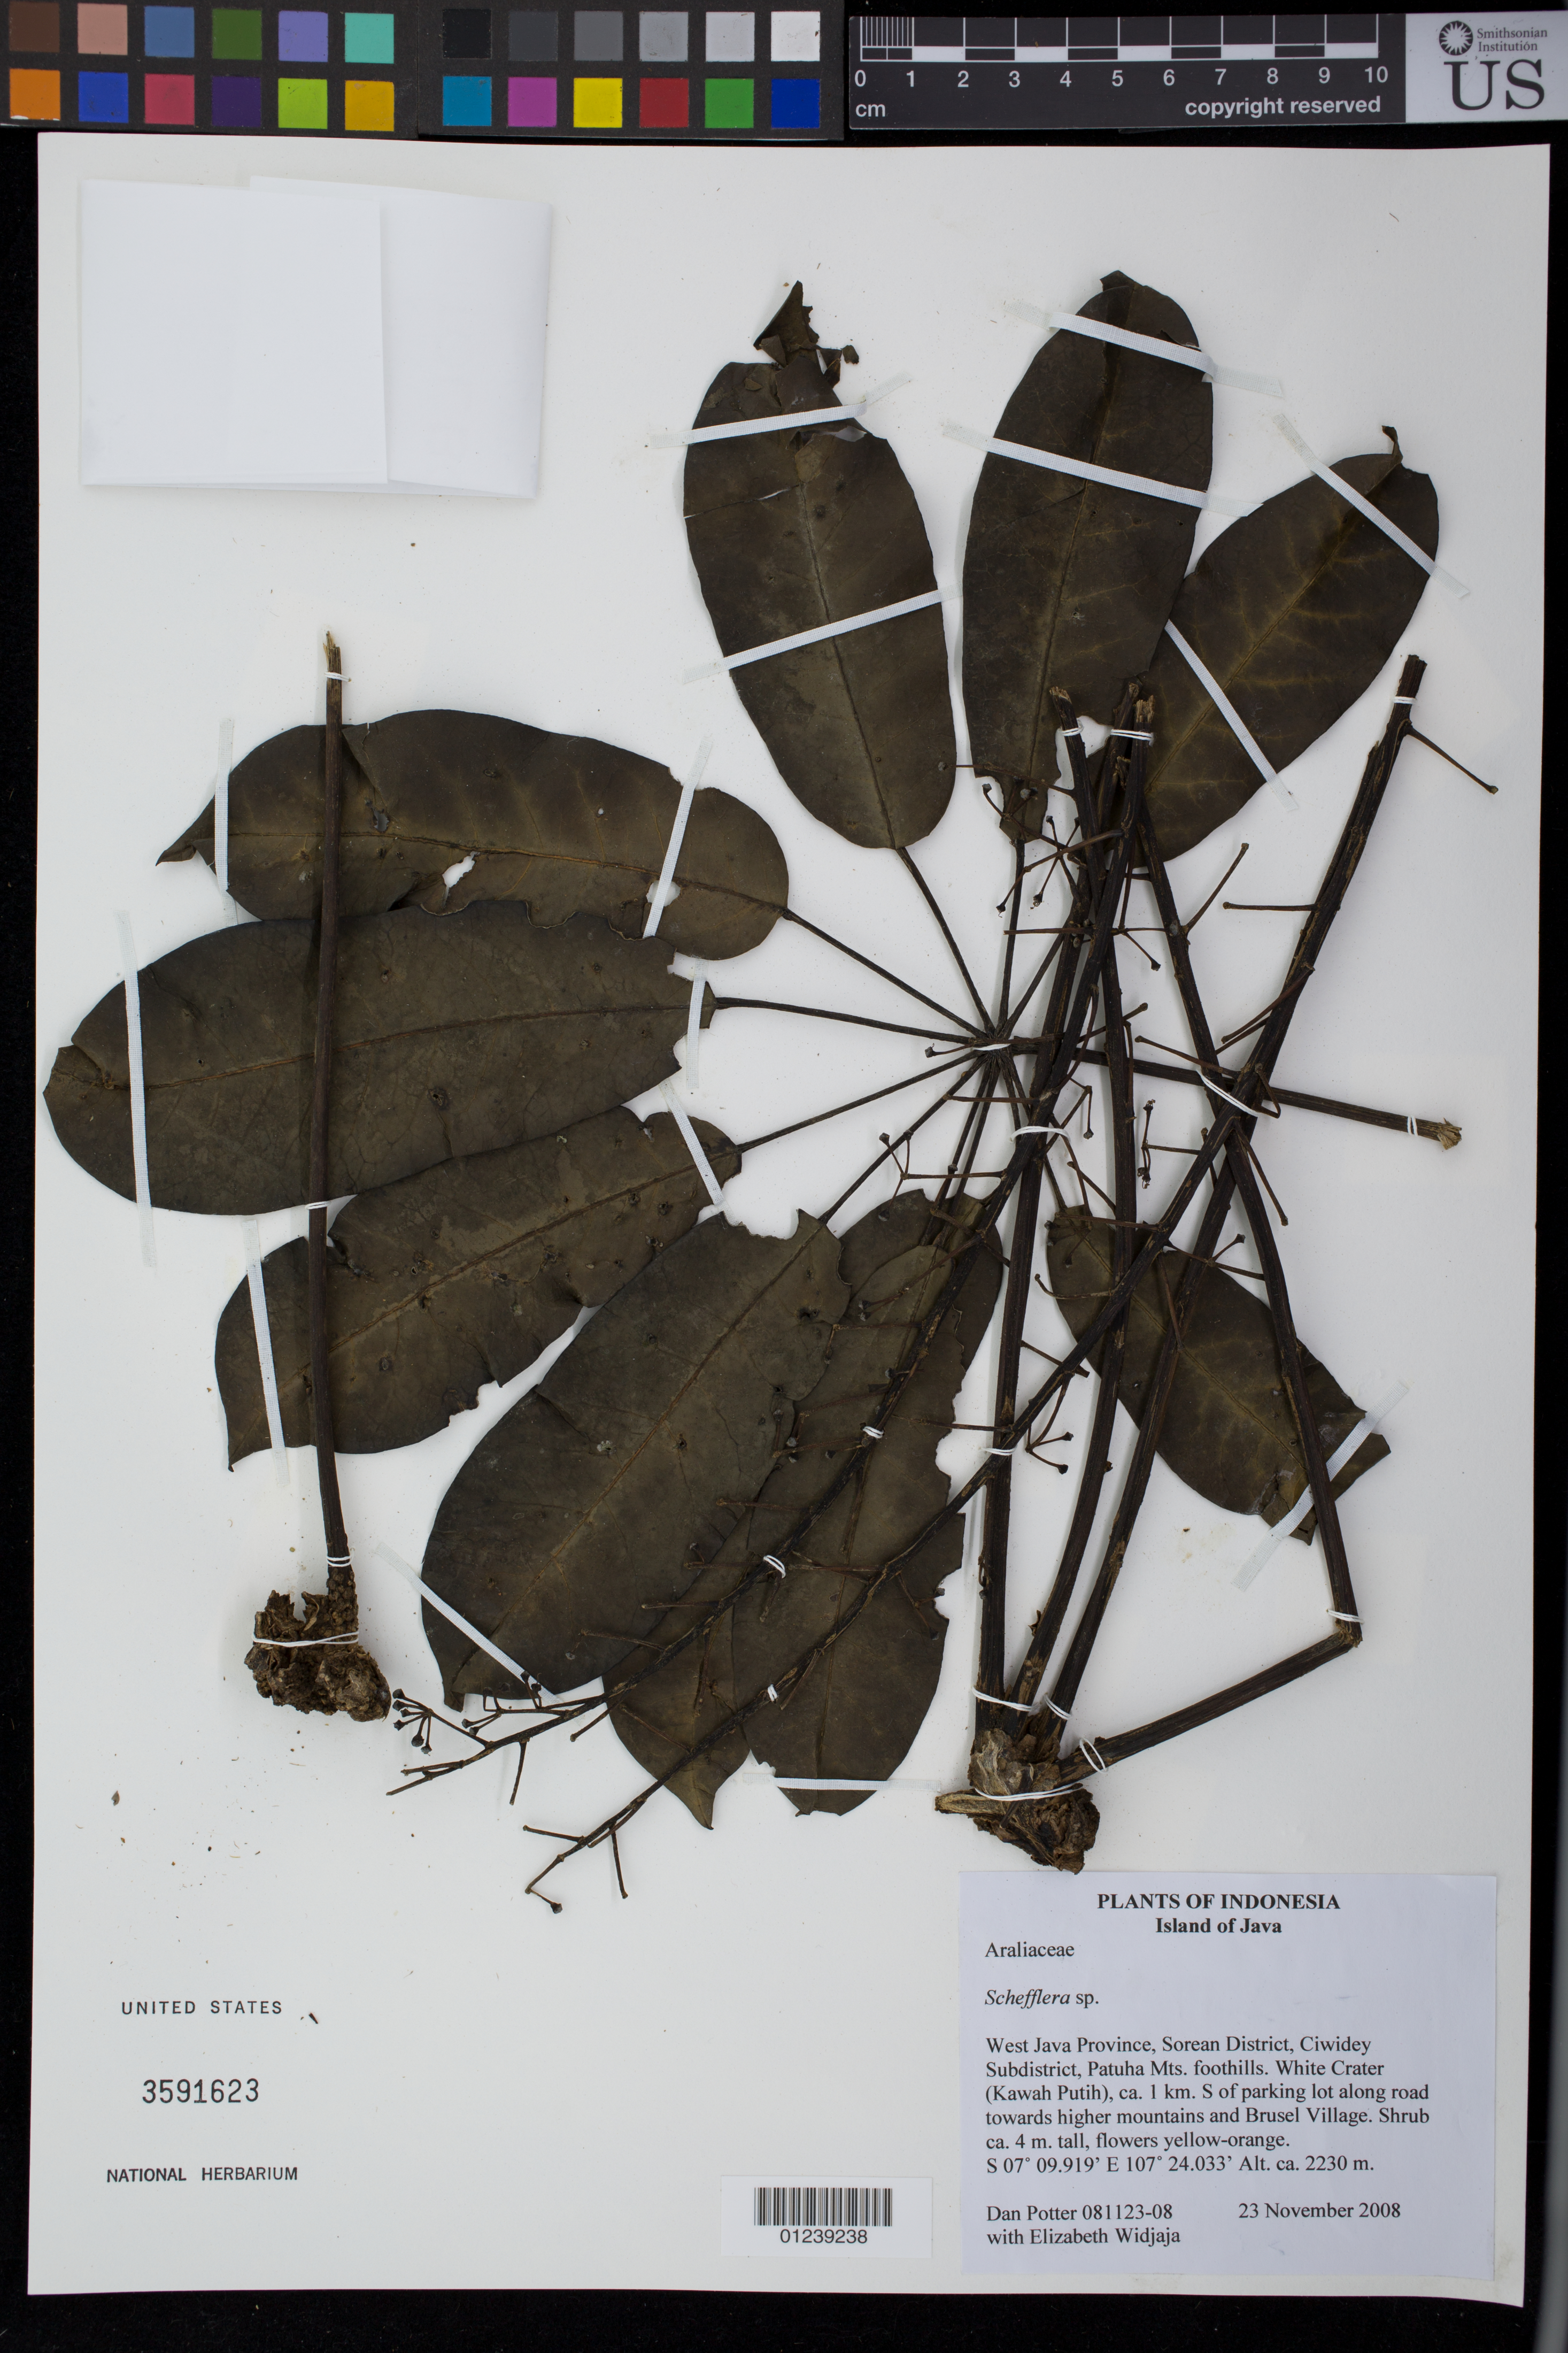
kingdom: Plantae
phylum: Tracheophyta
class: Magnoliopsida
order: Apiales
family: Araliaceae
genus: Schefflera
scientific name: Schefflera sp.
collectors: D. Potter & D. Potter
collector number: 081123-08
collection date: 2008-11-23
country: Indonesia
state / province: Sulawesi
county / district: Sulawesi Barat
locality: Island of Java. West Java Province, Sorean District, Ciwidey Subdistrict, Patuha Mts. foothills. White Crater (Kawah Putih), ca 1 km. S of parking lot along road towards higher moiuntains and Brusel Village.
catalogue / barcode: US 3591623